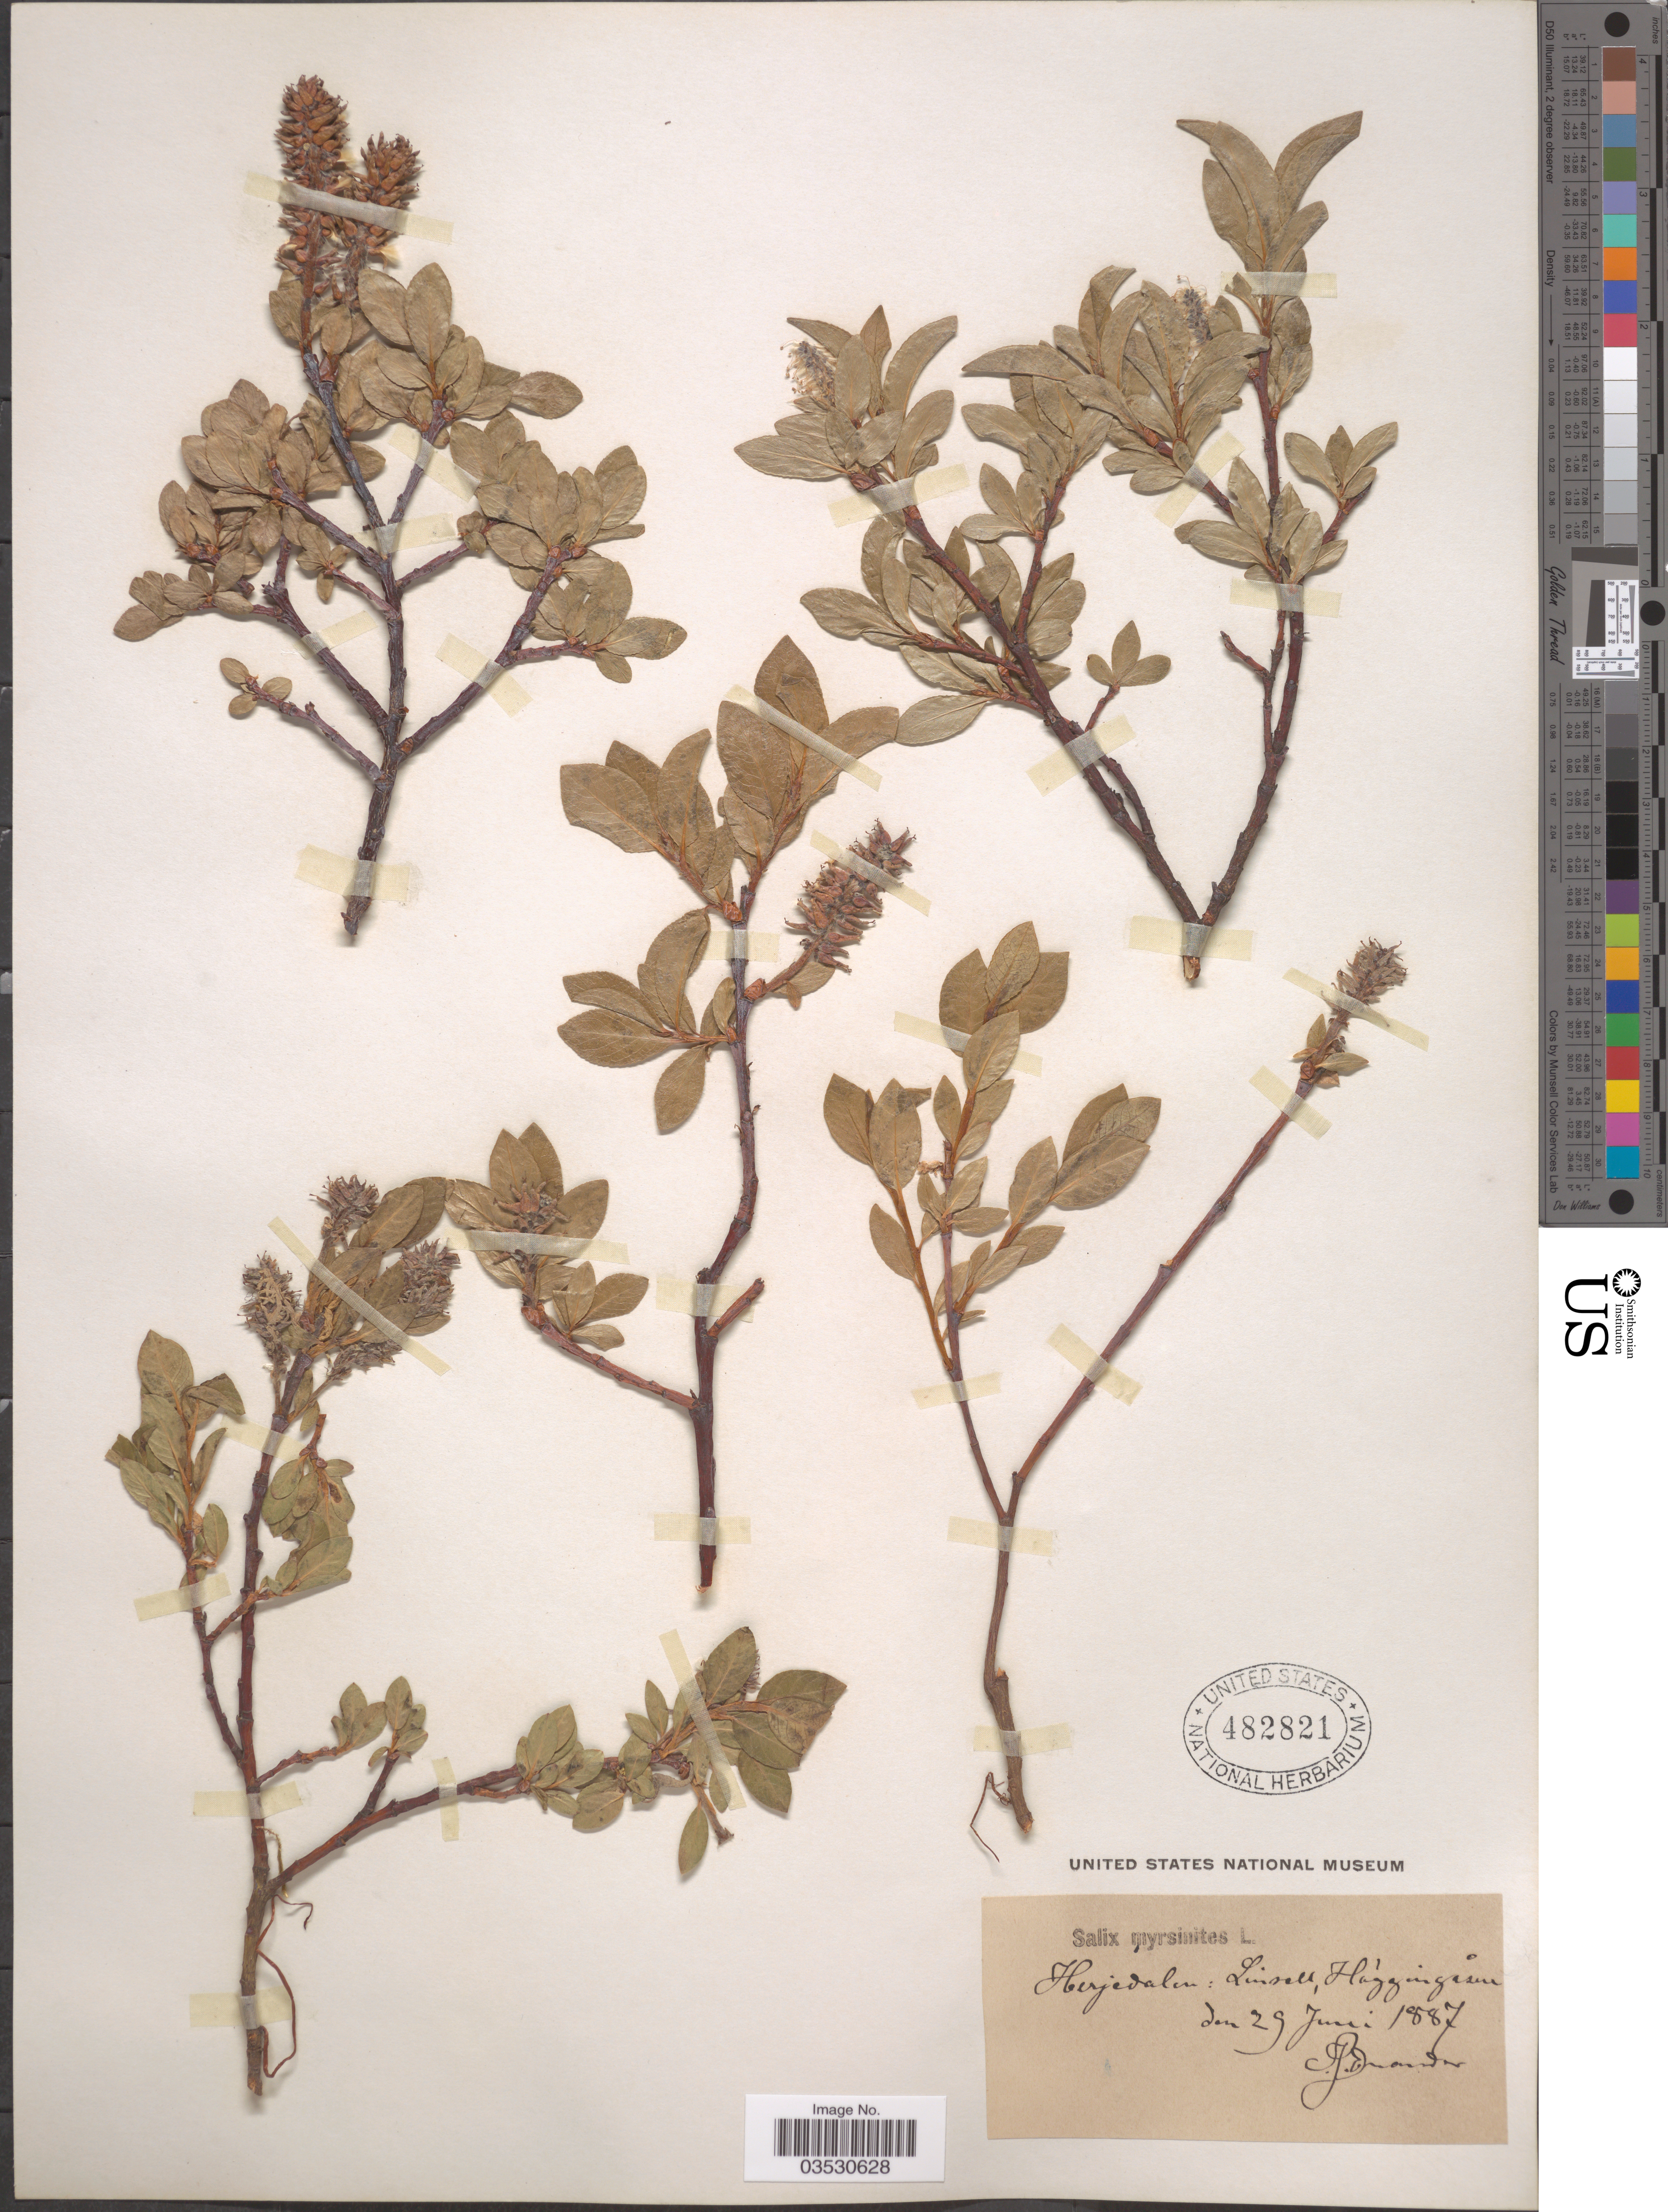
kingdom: Plantae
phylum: Tracheophyta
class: Magnoliopsida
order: Malpighiales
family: Salicaceae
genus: Salix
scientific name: Salix myrsinites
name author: L.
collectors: S. Enander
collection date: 1887-06-29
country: Sweden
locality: Herjedalen: Linsell, Hággingåsen.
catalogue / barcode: US 482821